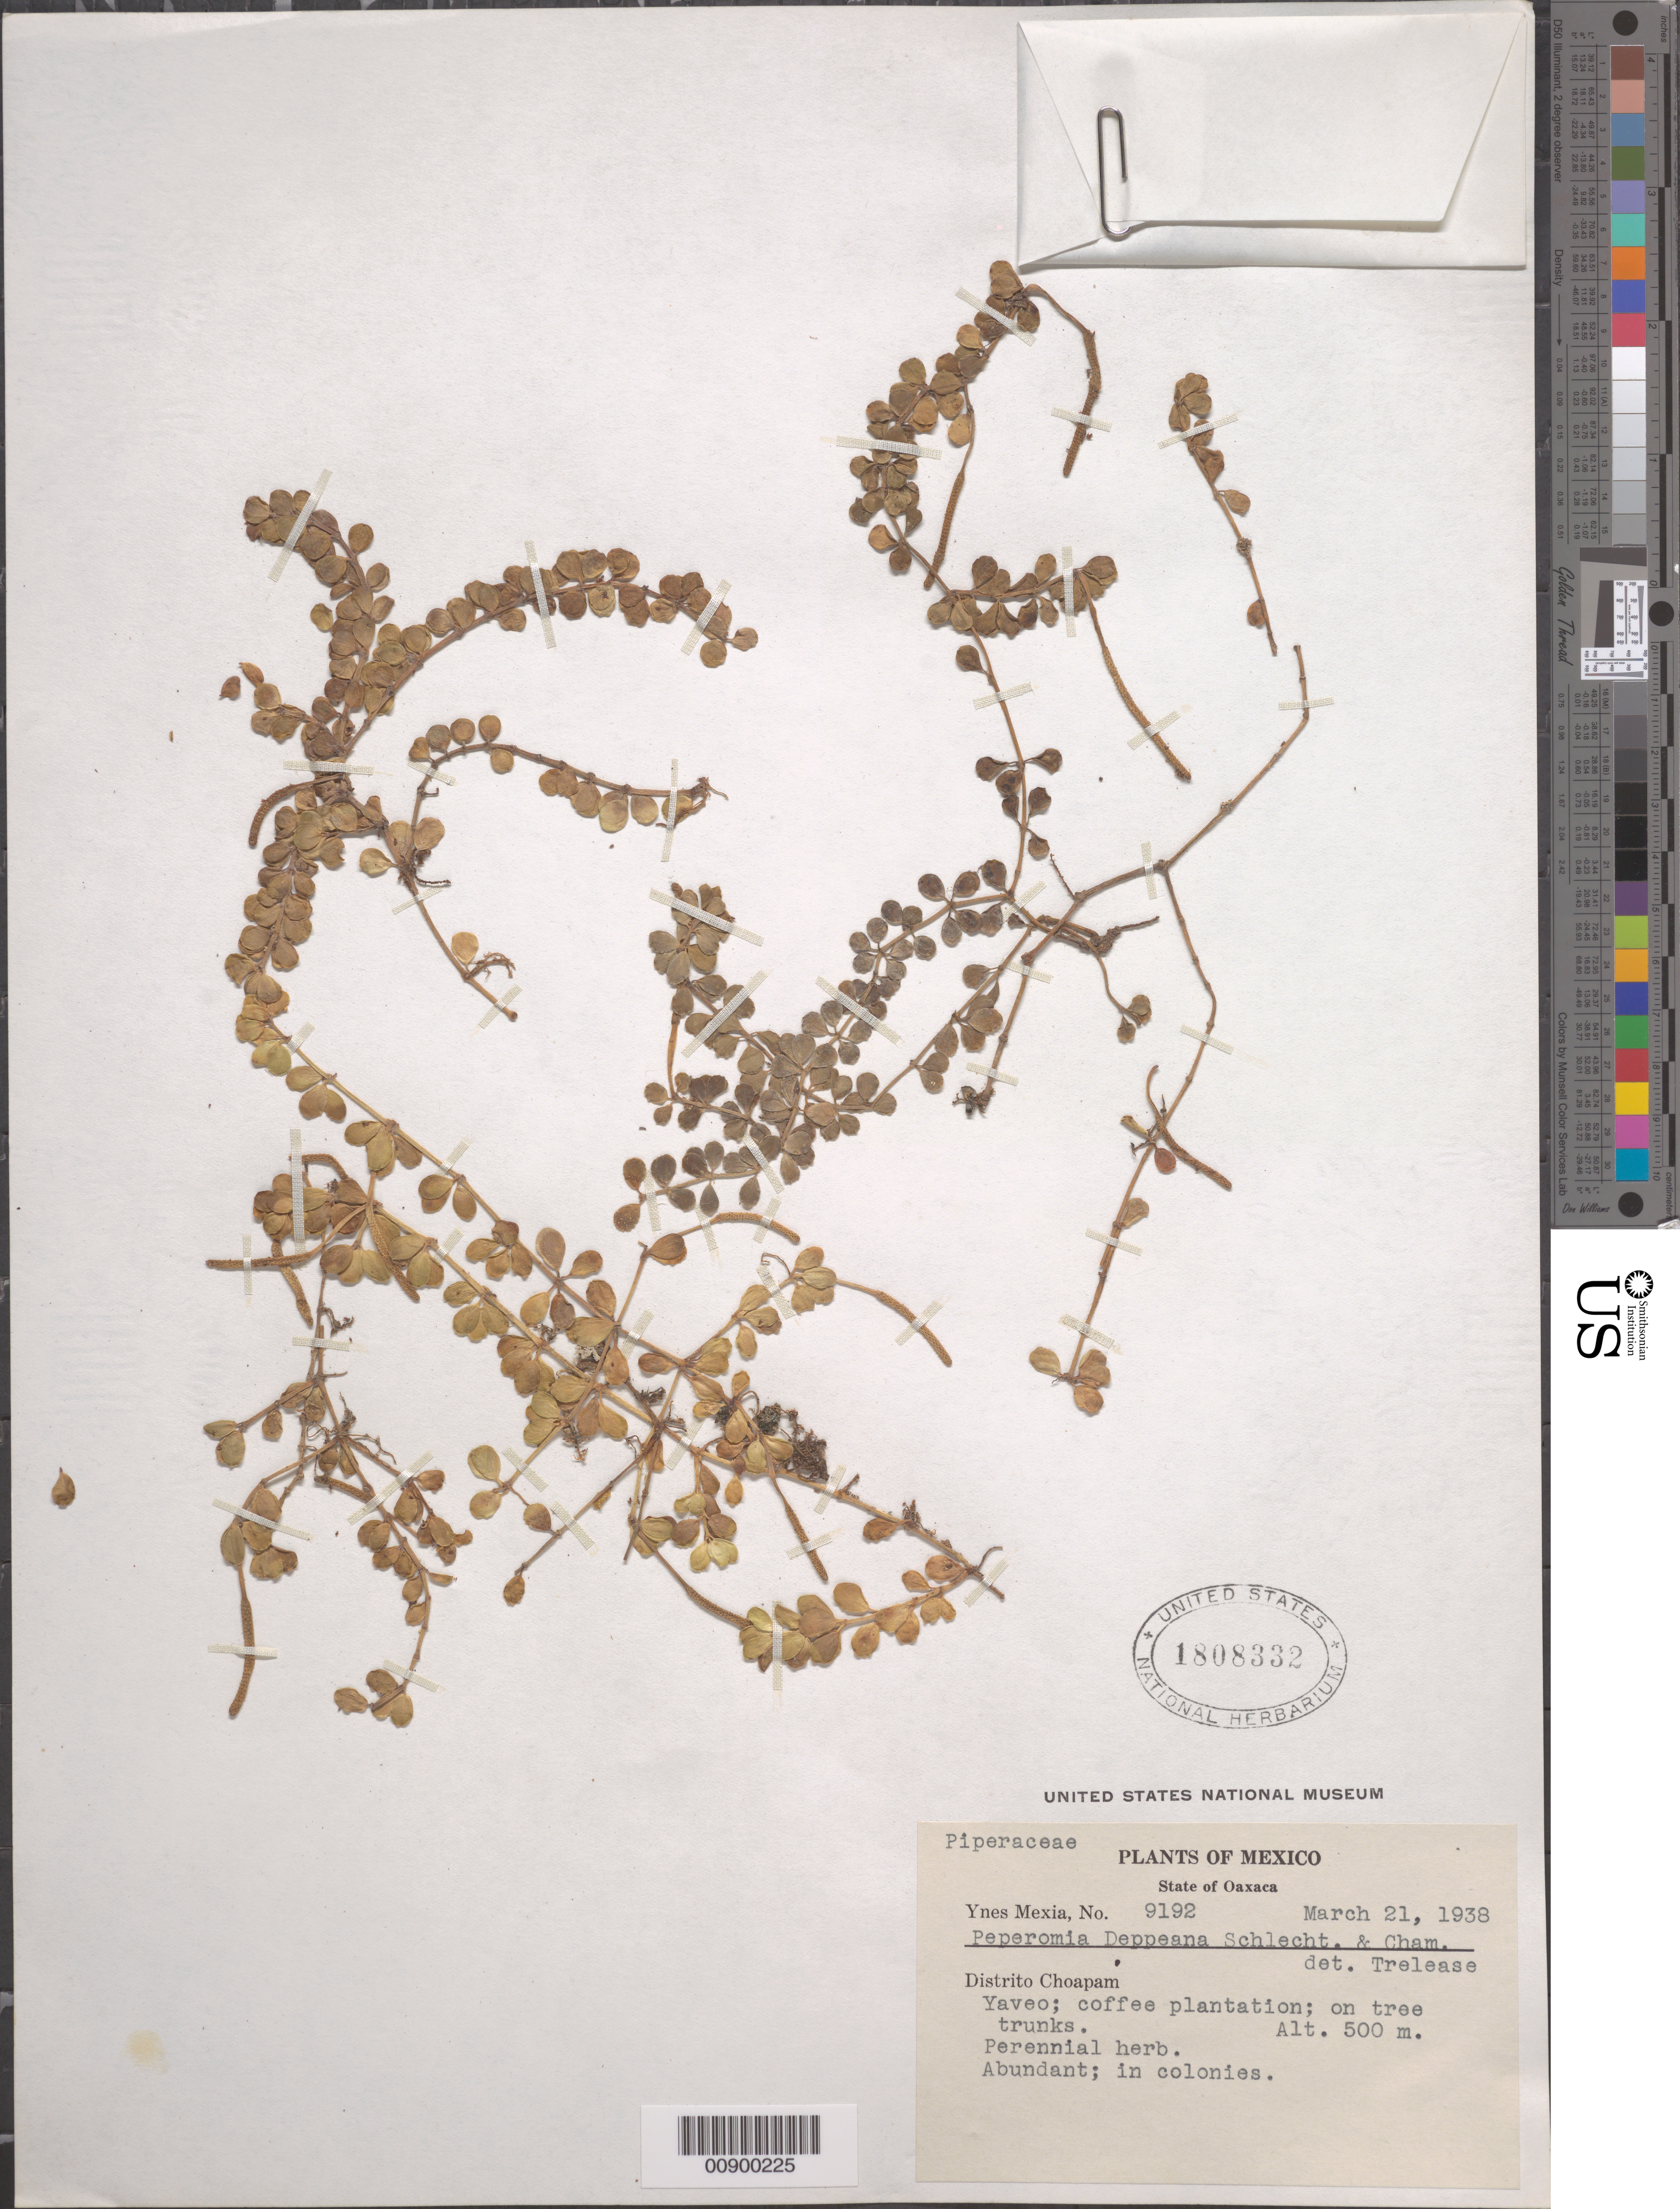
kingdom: Plantae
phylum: Tracheophyta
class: Magnoliopsida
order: Piperales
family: Piperaceae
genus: Peperomia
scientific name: Peperomia deppeana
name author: Schltdl. & Cham.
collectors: Y. Mexia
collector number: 9192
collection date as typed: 21 Mar 1938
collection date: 1938-03-21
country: Mexico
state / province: Oaxaca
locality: Yaveo, Distrito Choapam, State of Oaxaca.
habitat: Coffee plantation; on tree trunks.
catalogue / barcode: US 1808332